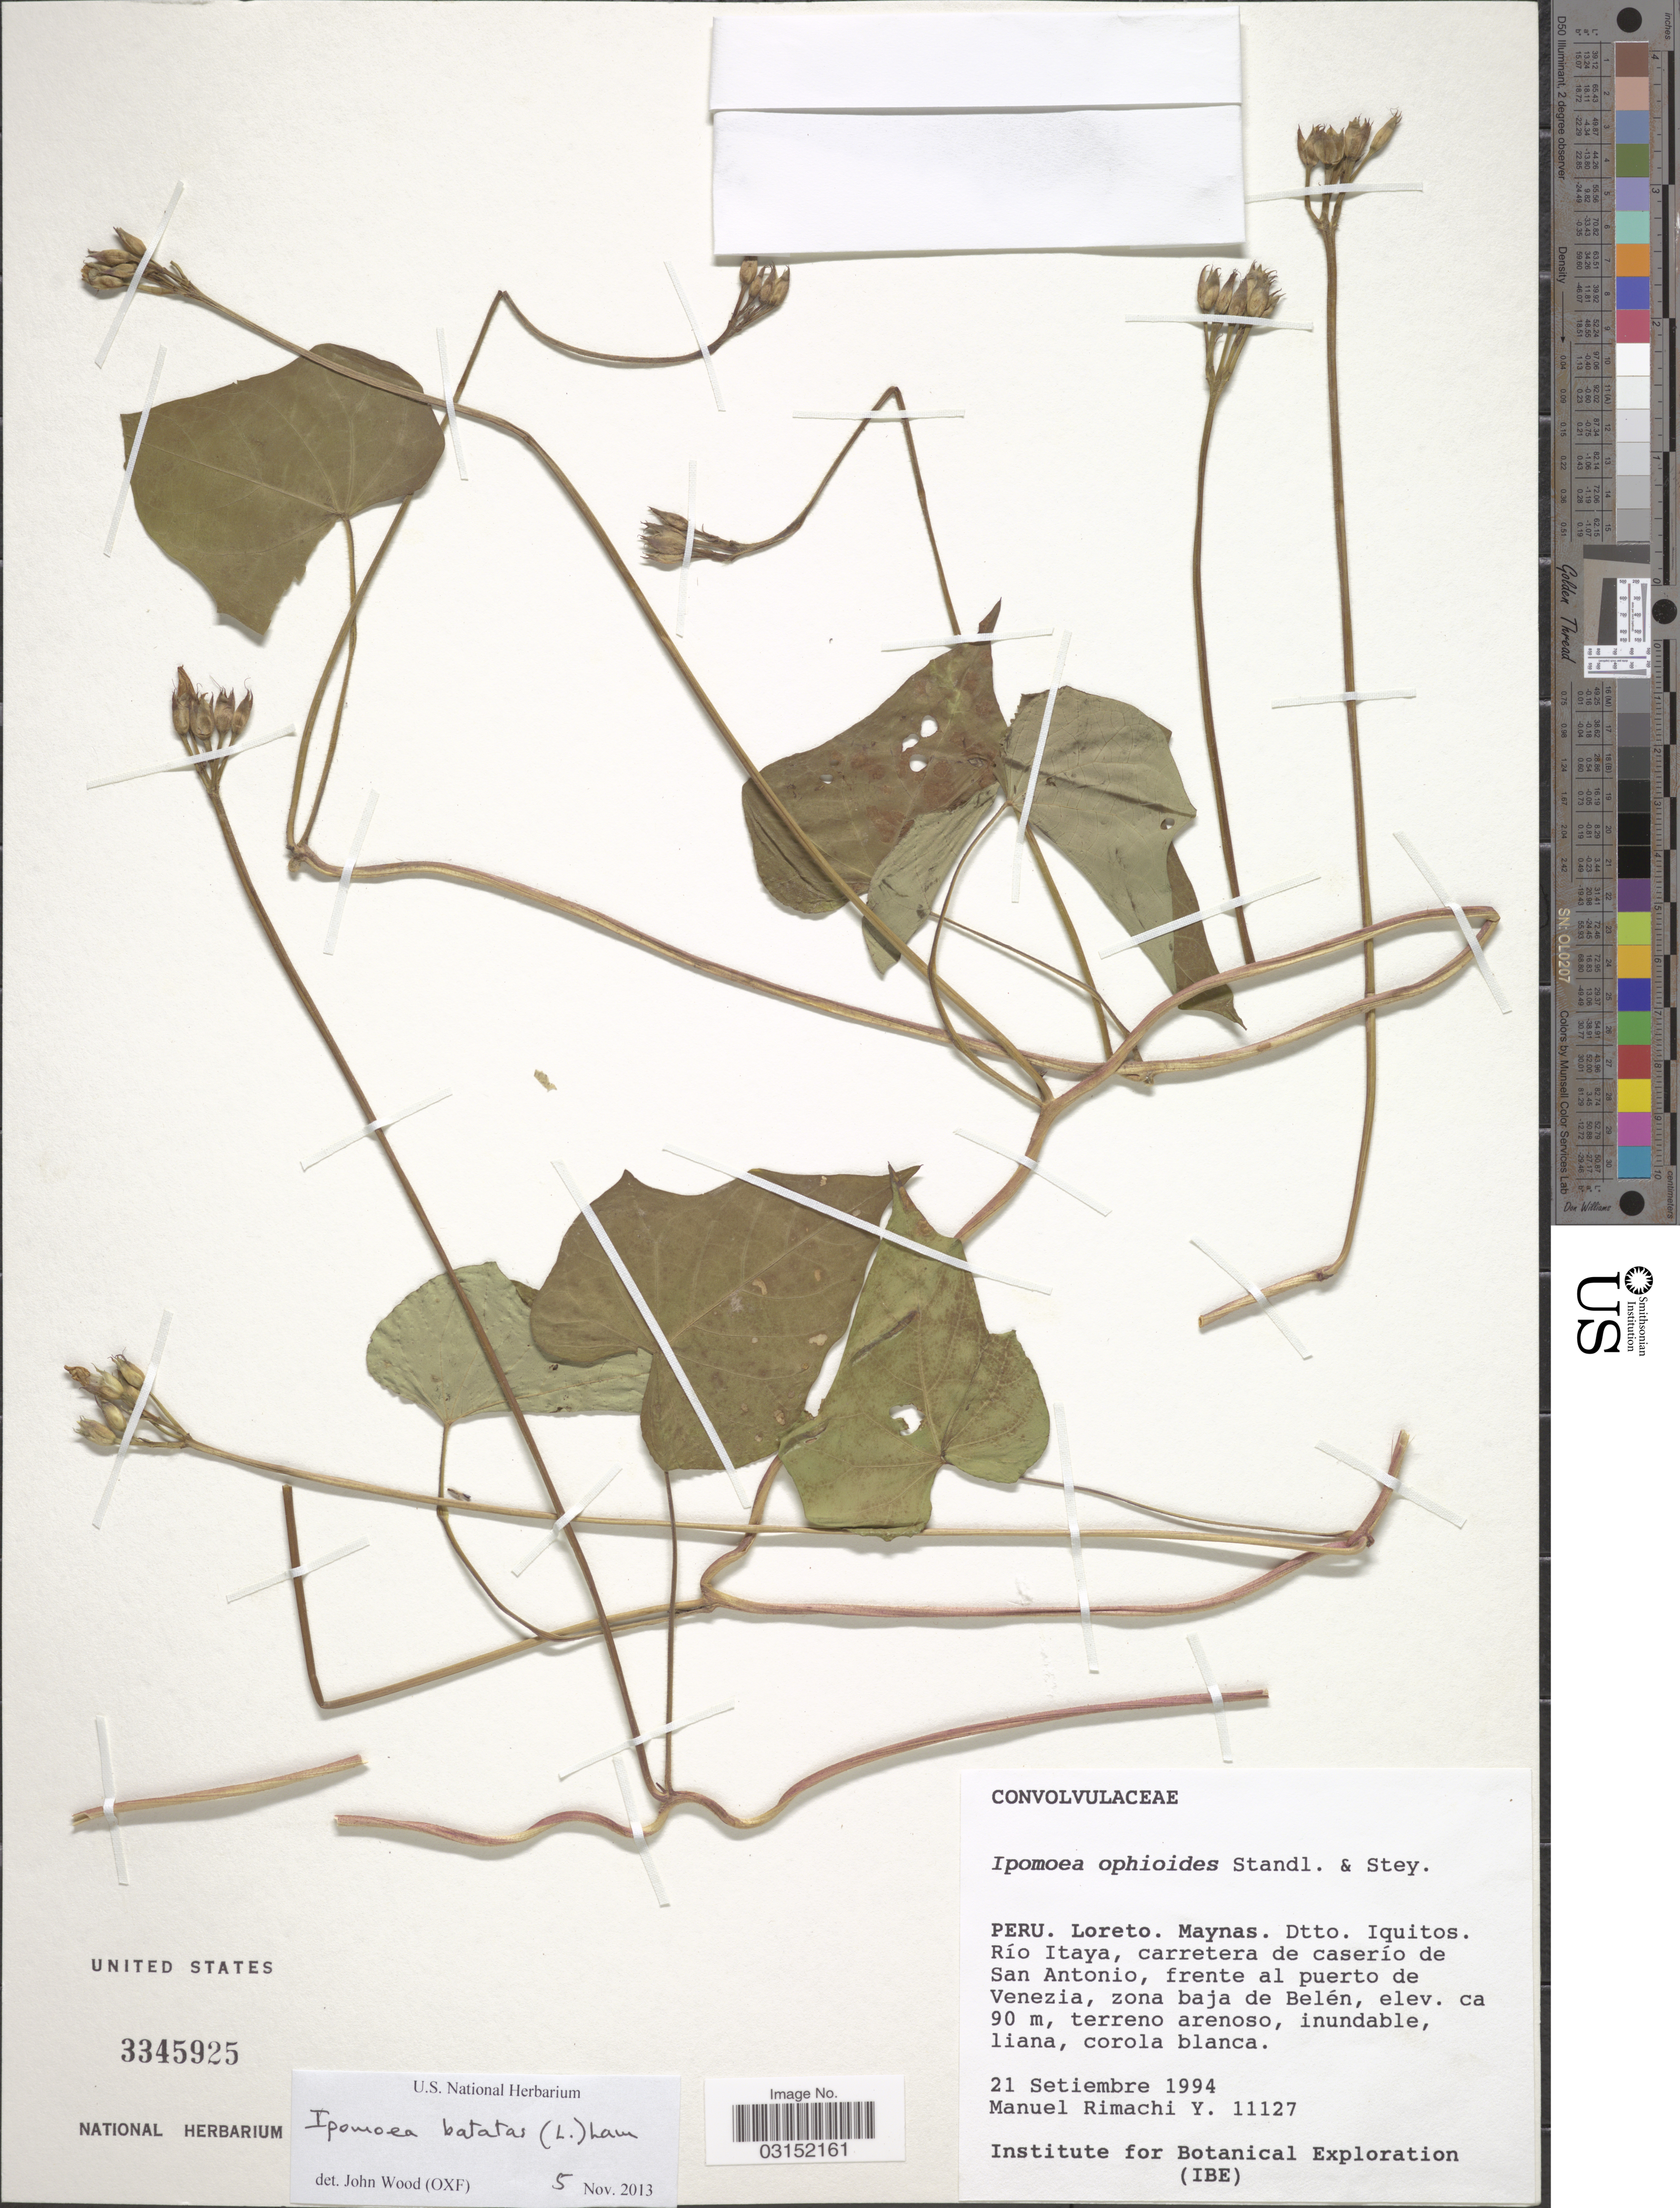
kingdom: Plantae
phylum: Tracheophyta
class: Magnoliopsida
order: Solanales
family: Convolvulaceae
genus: Ipomoea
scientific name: Ipomoea batatas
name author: (L.) Lam.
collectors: M. Rimachi Y.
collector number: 11127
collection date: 1994-09-21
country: Peru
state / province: Loreto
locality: Maynas: Dtto. Iquitos. Río Itaya, carretera de caserío de San Antonio, frente al puerto de Venezia, zona baja de Belén.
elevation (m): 90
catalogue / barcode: US 3345925